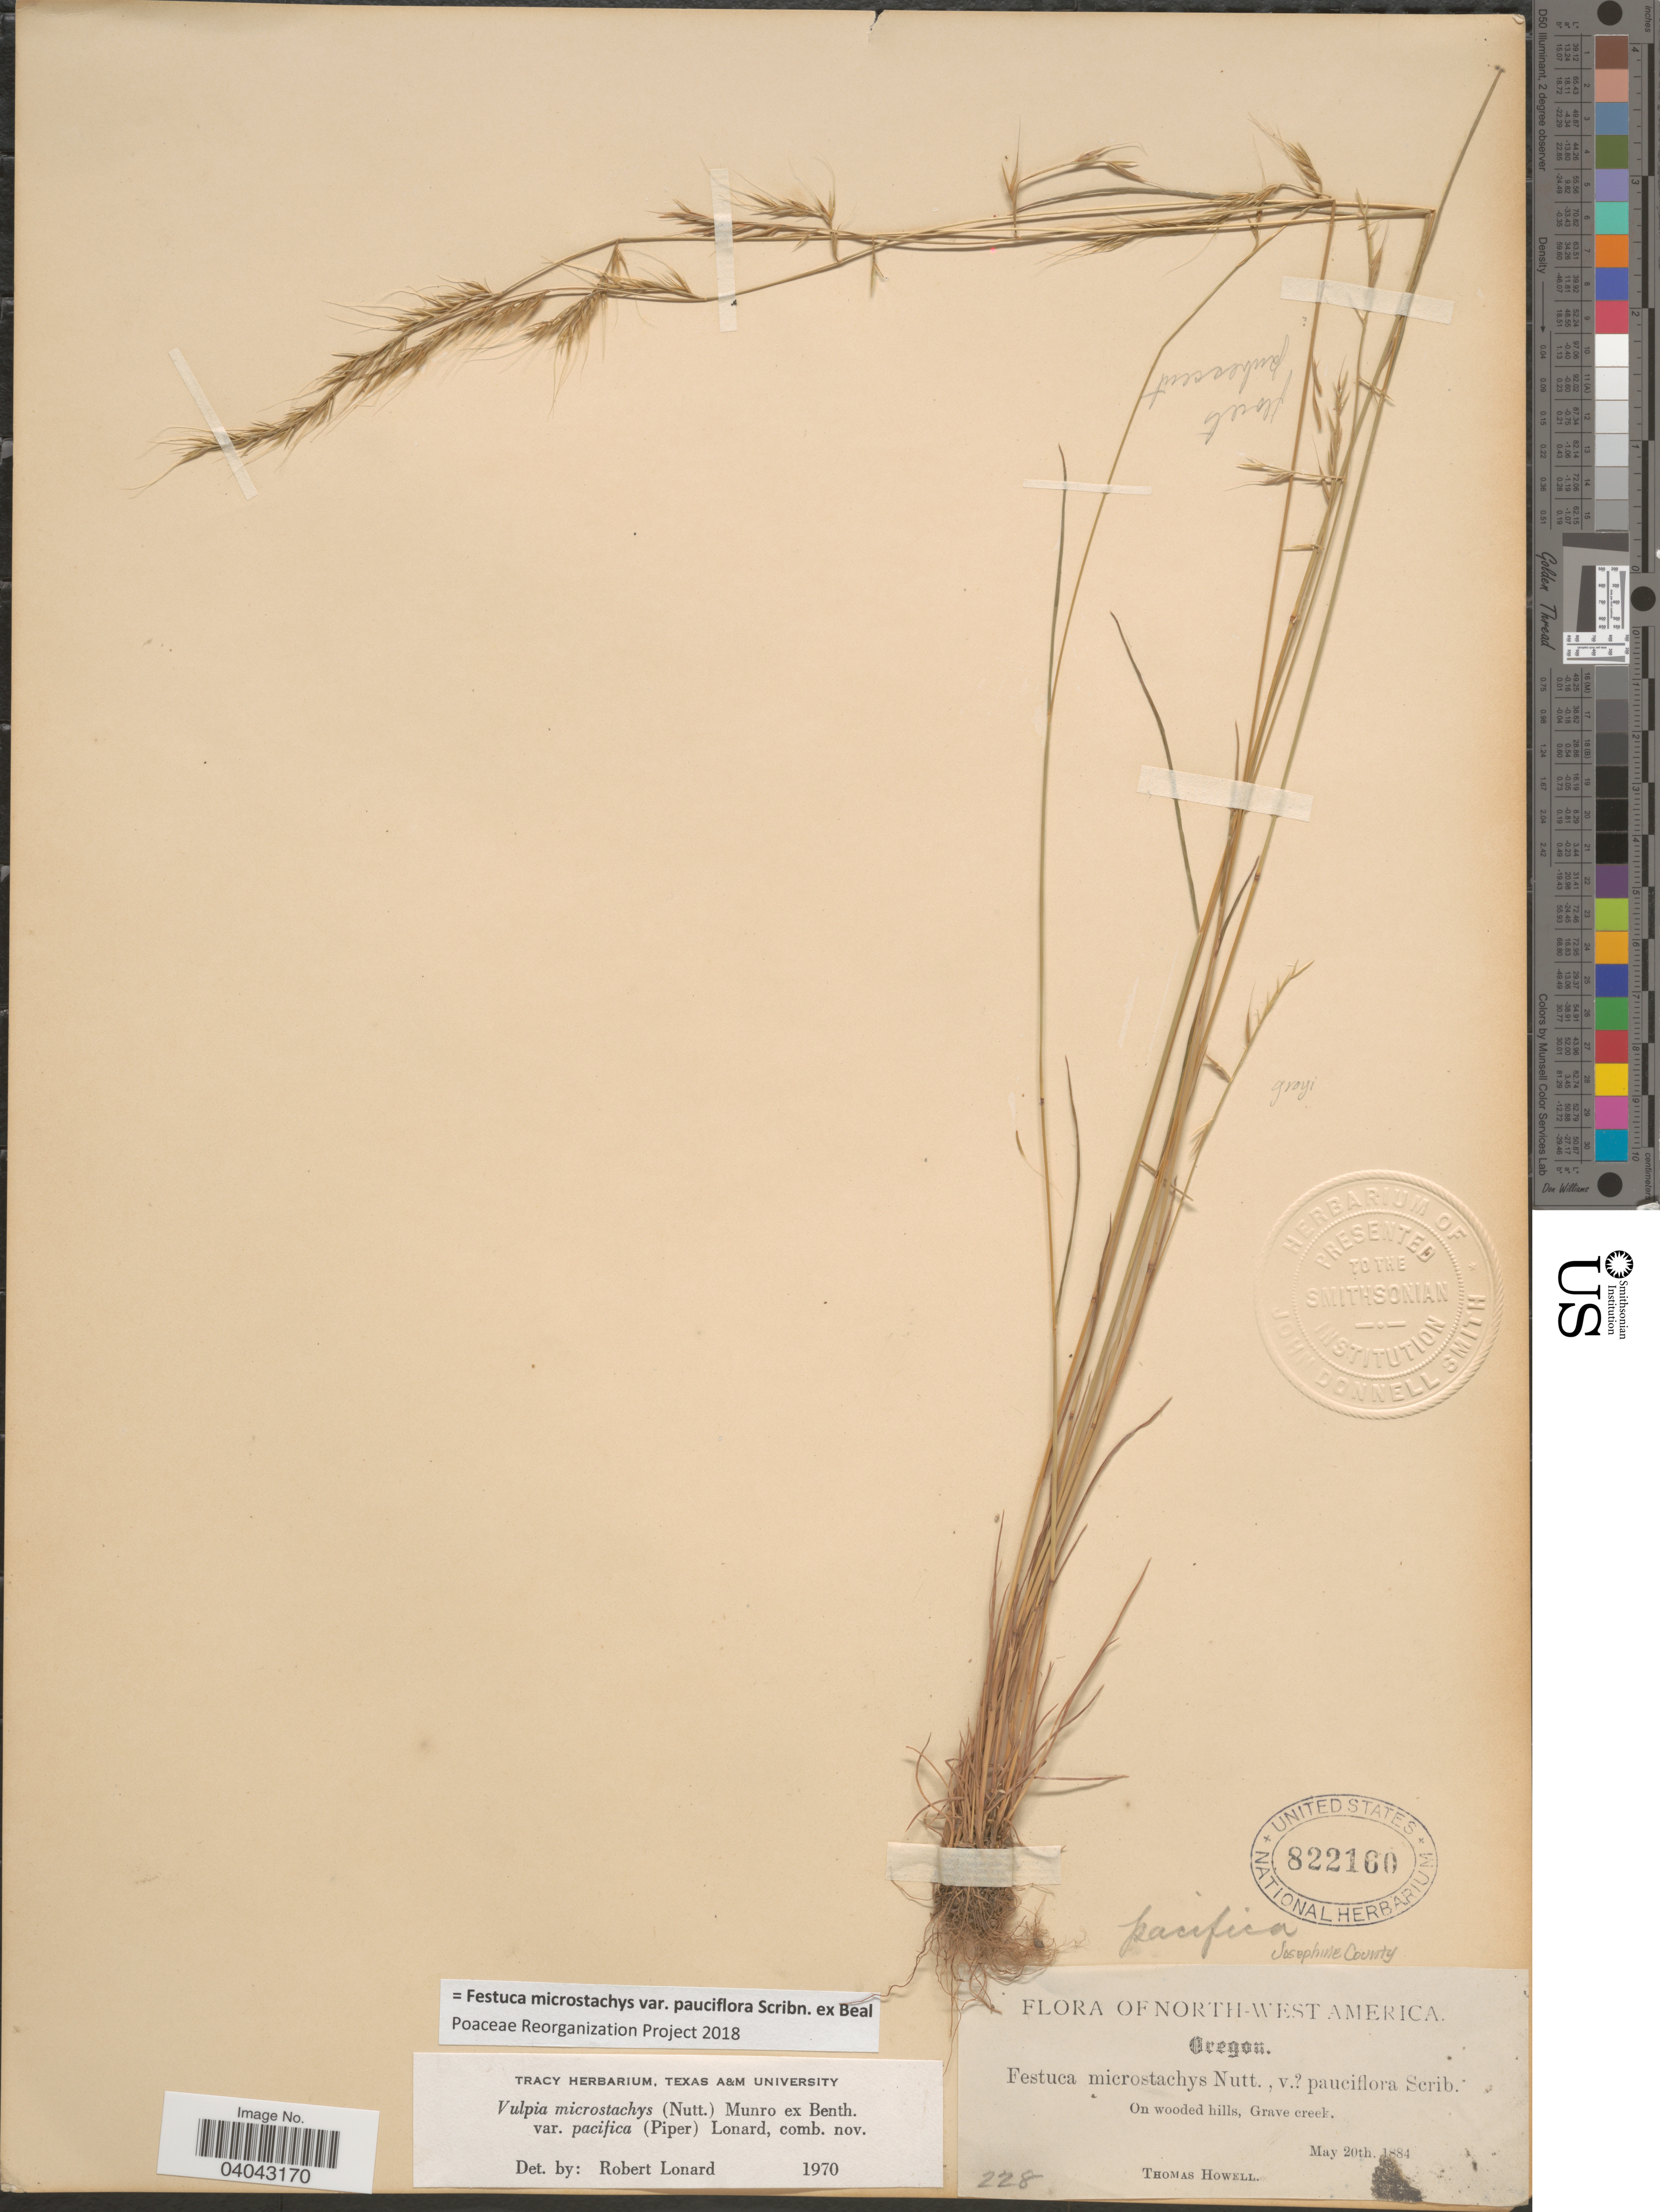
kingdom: Plantae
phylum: Tracheophyta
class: Liliopsida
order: Poales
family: Poaceae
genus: Festuca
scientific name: Festuca microstachys var. pauciflora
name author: Scribn. ex W.J. Beal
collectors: T. Howell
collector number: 228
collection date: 1884-05-20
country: United States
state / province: Oregon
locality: North-West America. On wooded hills, Grave creek. Josephine County.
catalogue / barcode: US 822160